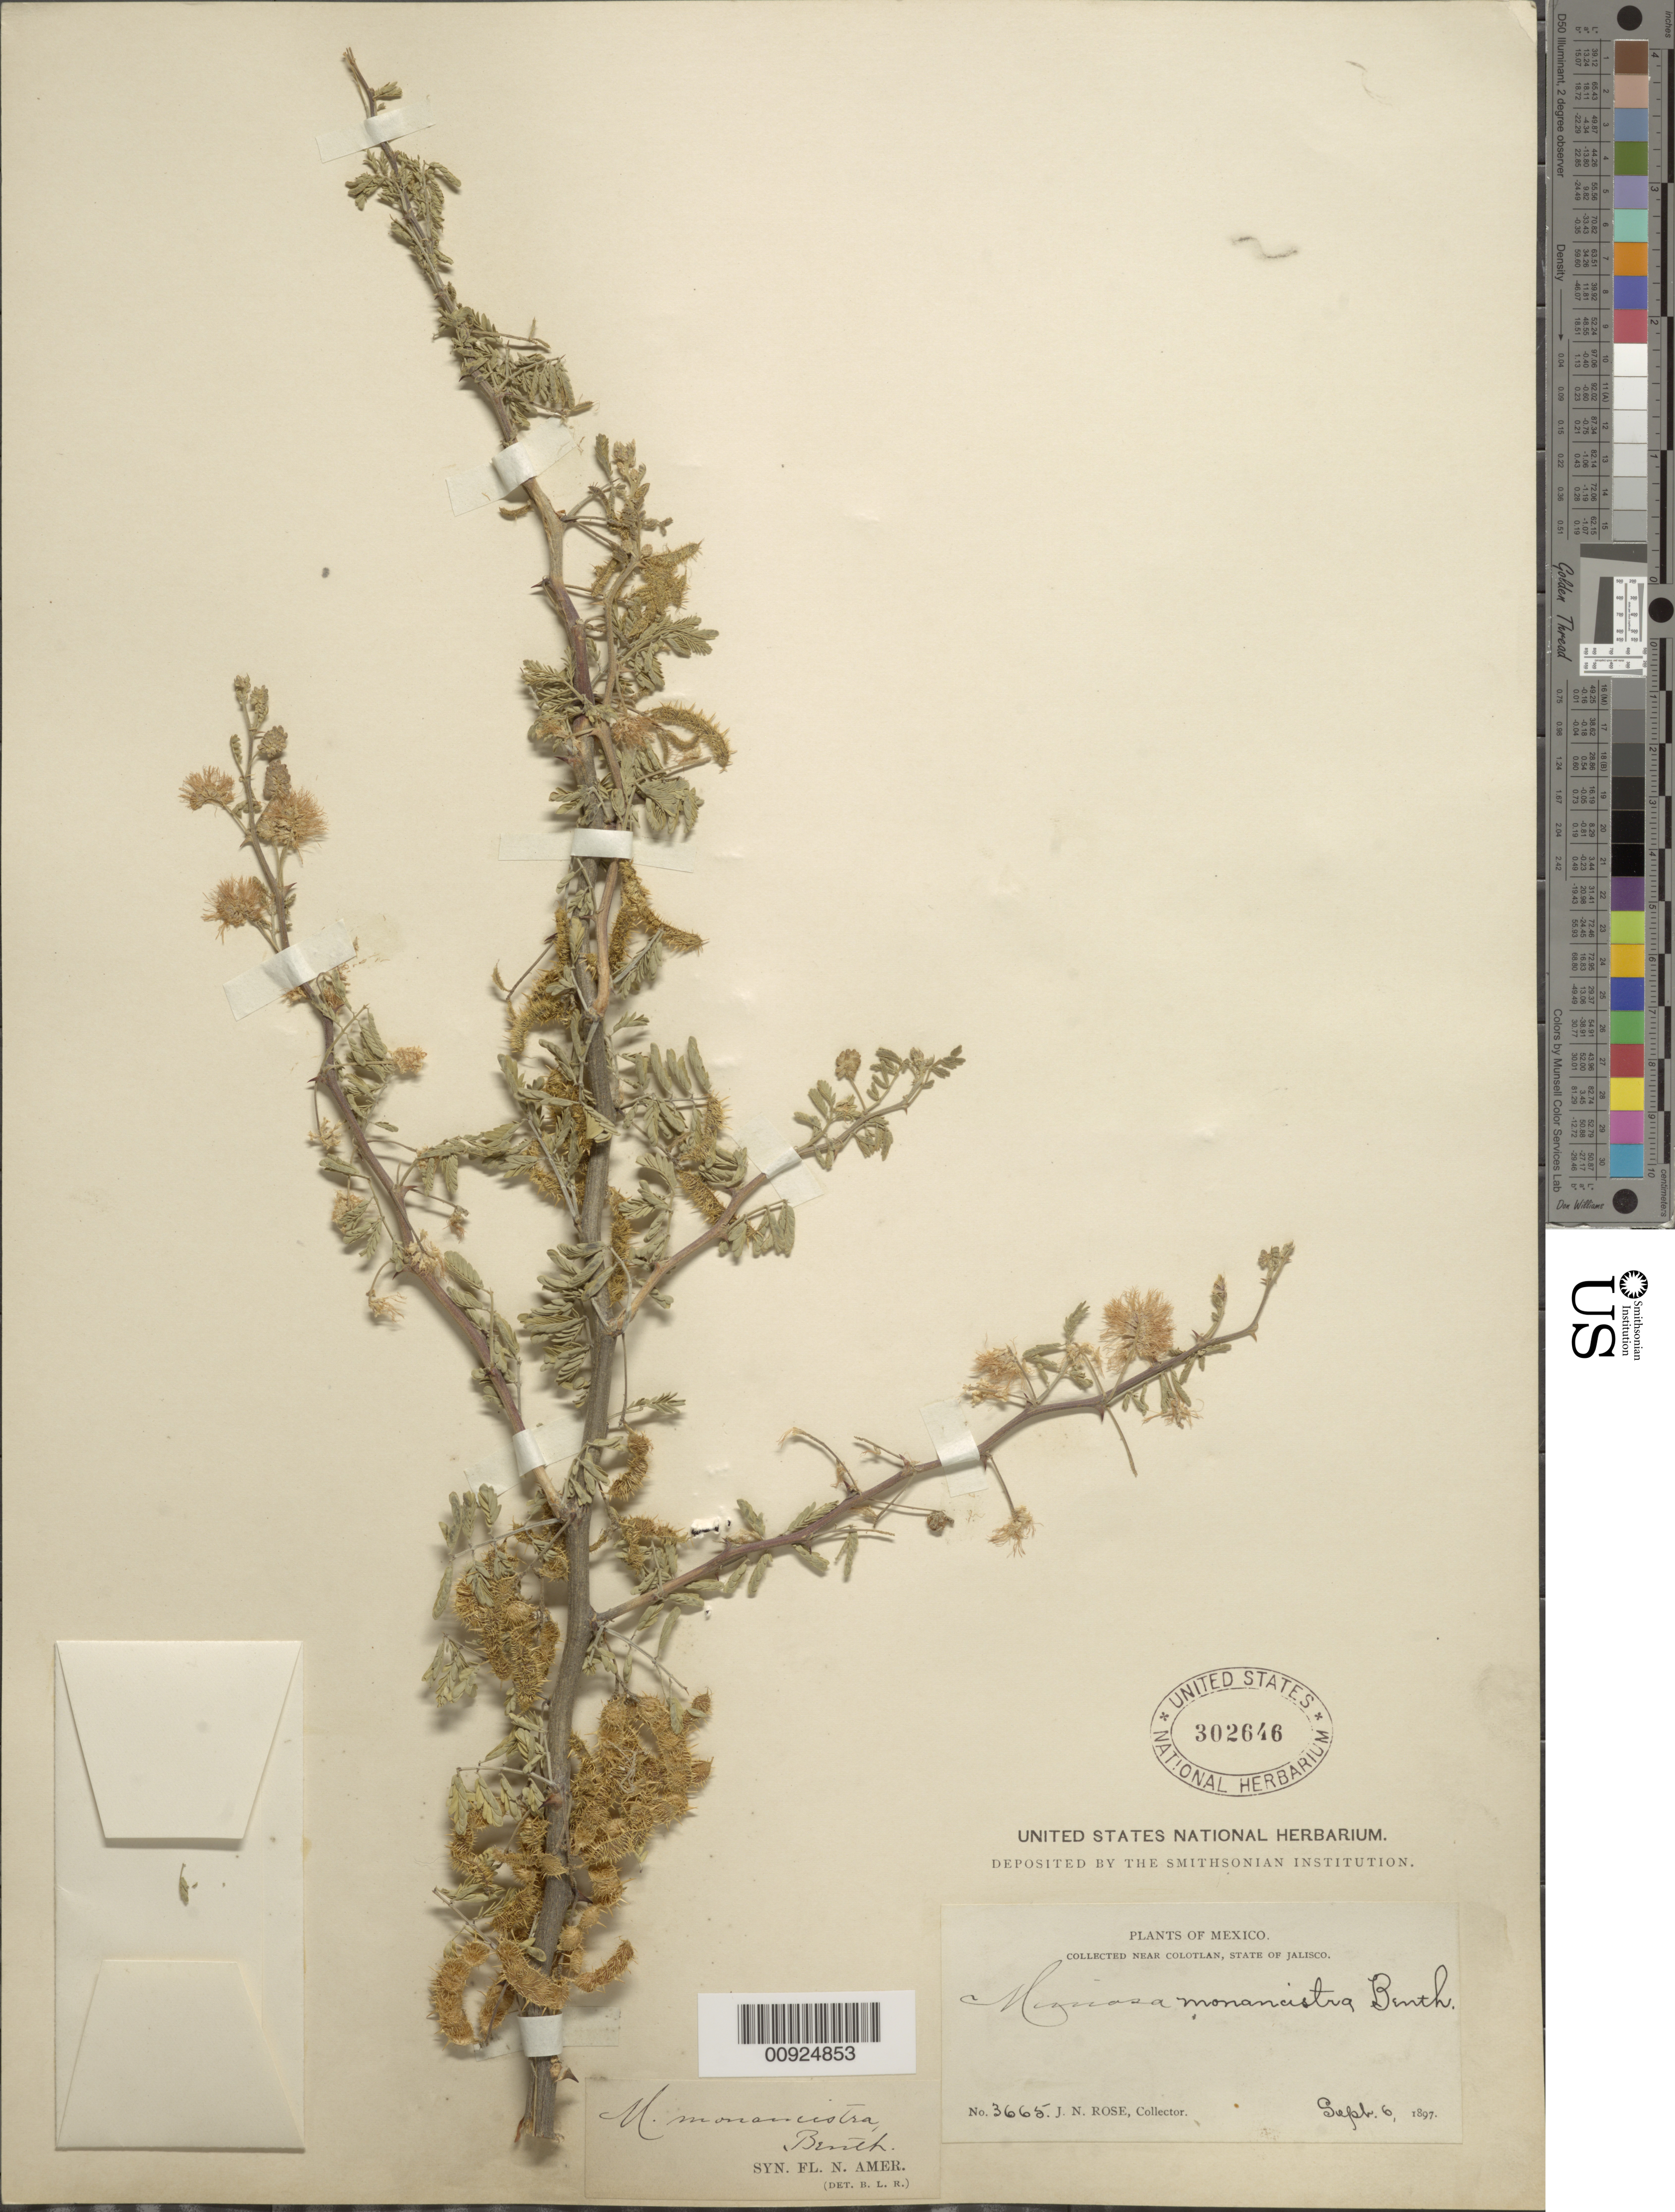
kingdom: Plantae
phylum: Tracheophyta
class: Magnoliopsida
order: Fabales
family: Fabaceae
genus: Mimosa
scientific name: Mimosa monancistra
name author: Benth.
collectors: J. N. Rose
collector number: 3665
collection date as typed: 06 Sep 1897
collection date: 1897-09-06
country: Mexico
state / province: Jalisco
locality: Near Colotlan, State of Jalisco.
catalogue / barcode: US 302646